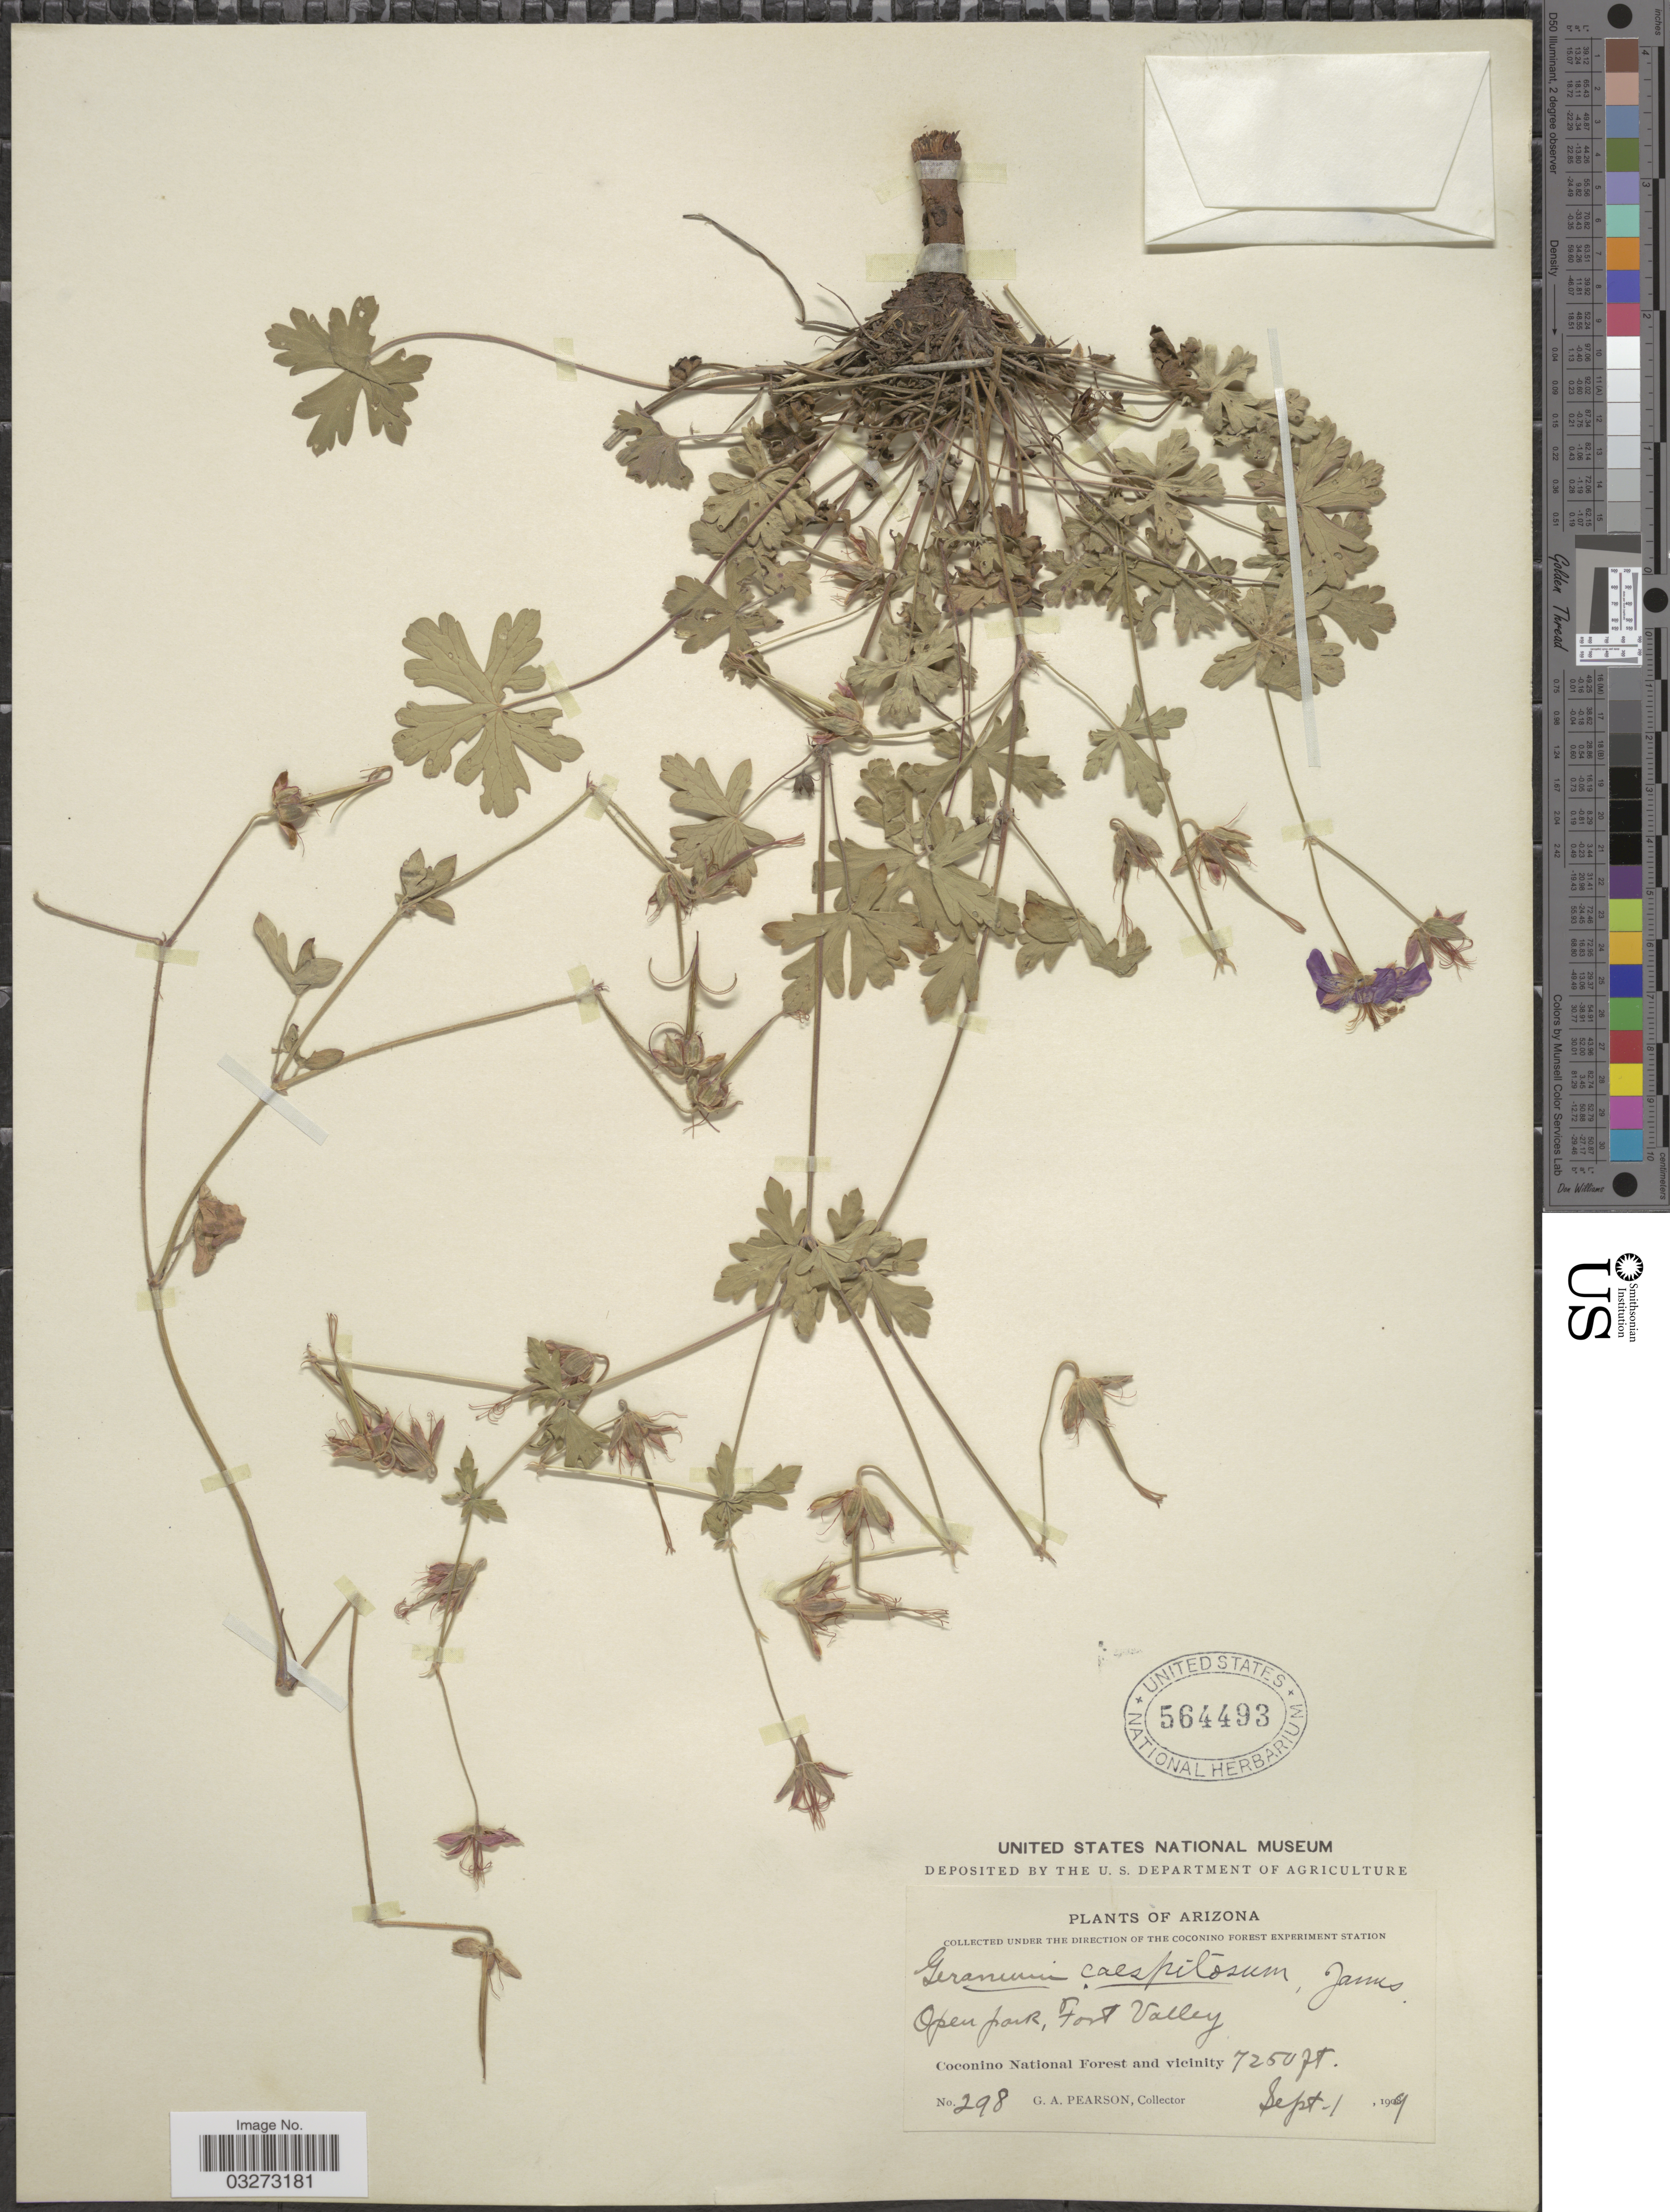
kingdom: Plantae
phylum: Tracheophyta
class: Magnoliopsida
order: Geraniales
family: Geraniaceae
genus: Geranium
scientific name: Geranium caespitosum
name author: E. James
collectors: G. Pearson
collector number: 298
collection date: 1909-09-01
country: United States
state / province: Arizona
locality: Open Park, Fort Valley, Coconino National Forest and vicinity.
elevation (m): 2210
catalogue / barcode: US 564493